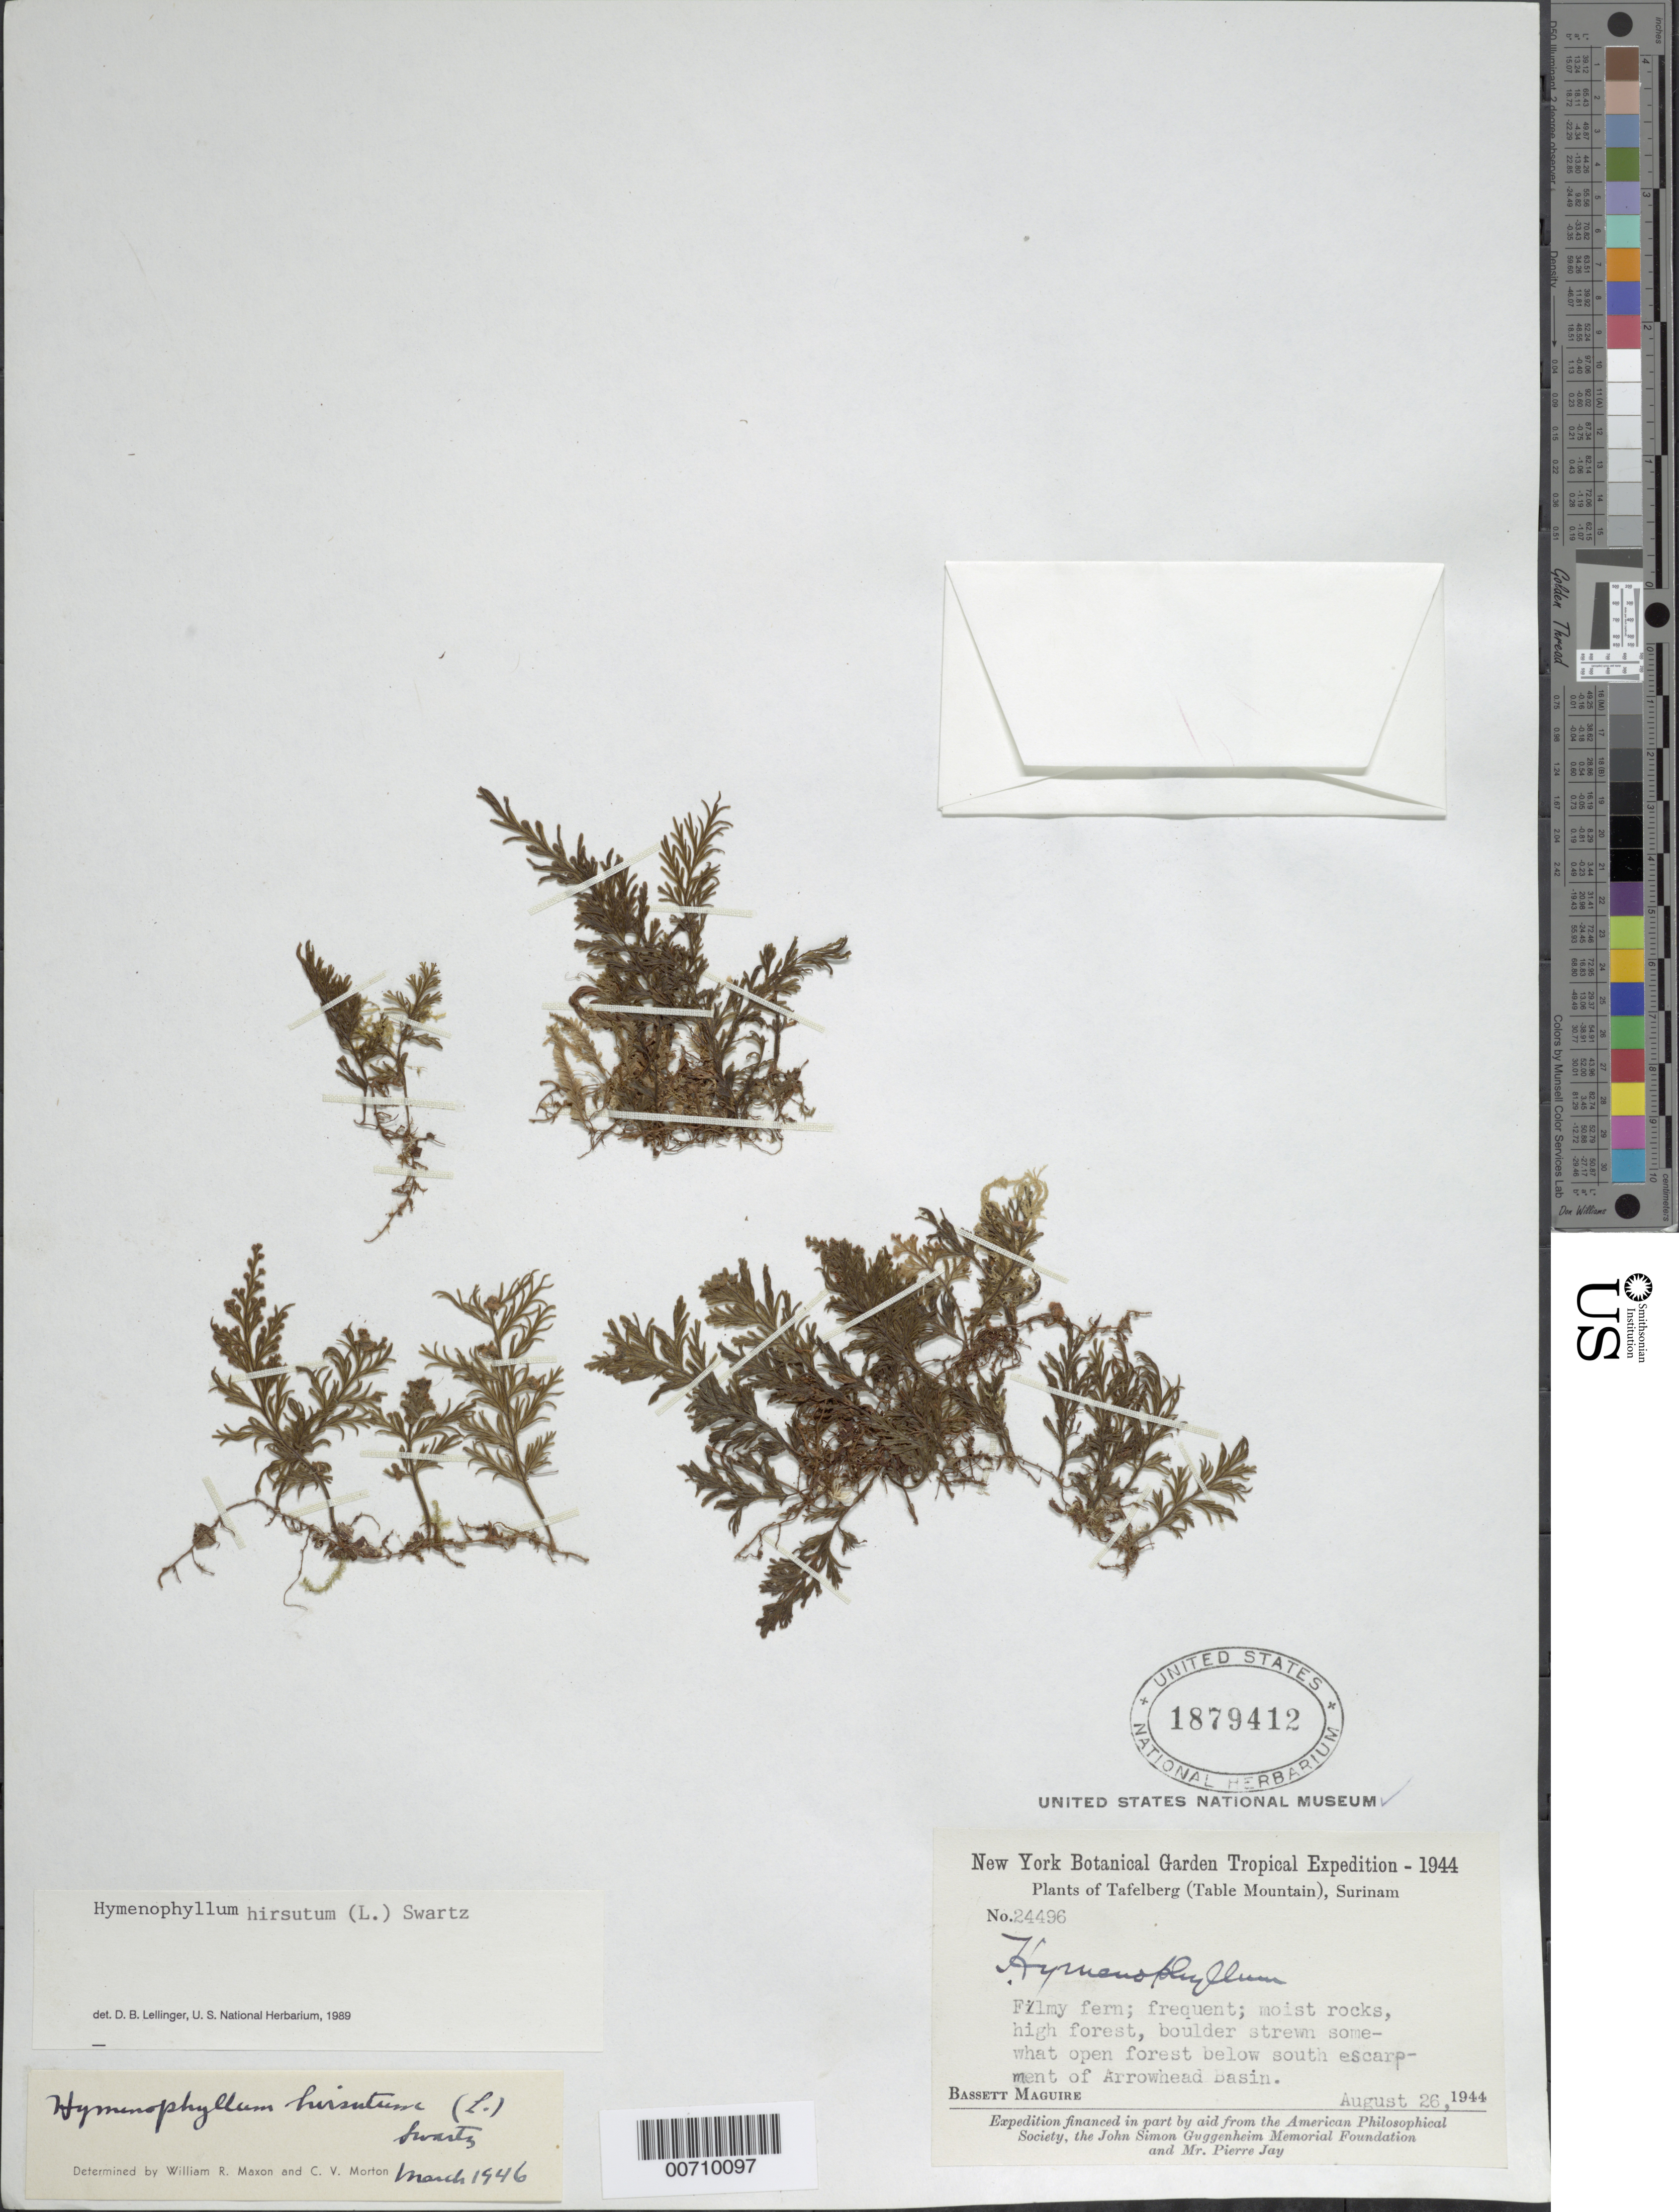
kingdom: Plantae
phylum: Tracheophyta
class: Polypodiopsida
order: Hymenophyllales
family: Hymenophyllaceae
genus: Hymenophyllum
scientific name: Hymenophyllum hirsutum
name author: (L.) Sw.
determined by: Lellinger, David B., (BOT), Smithsonian Institution - National Museum of Natural History (UNITED STATES)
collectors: B. Maguire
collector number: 24496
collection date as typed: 26-Aug-44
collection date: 1944-08-26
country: Suriname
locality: Tafelberg (Table Mountain), Arrowhead Basin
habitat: High forest, boulder strewn, moist rocks, somewhat open forest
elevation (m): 625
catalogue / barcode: US 1879412